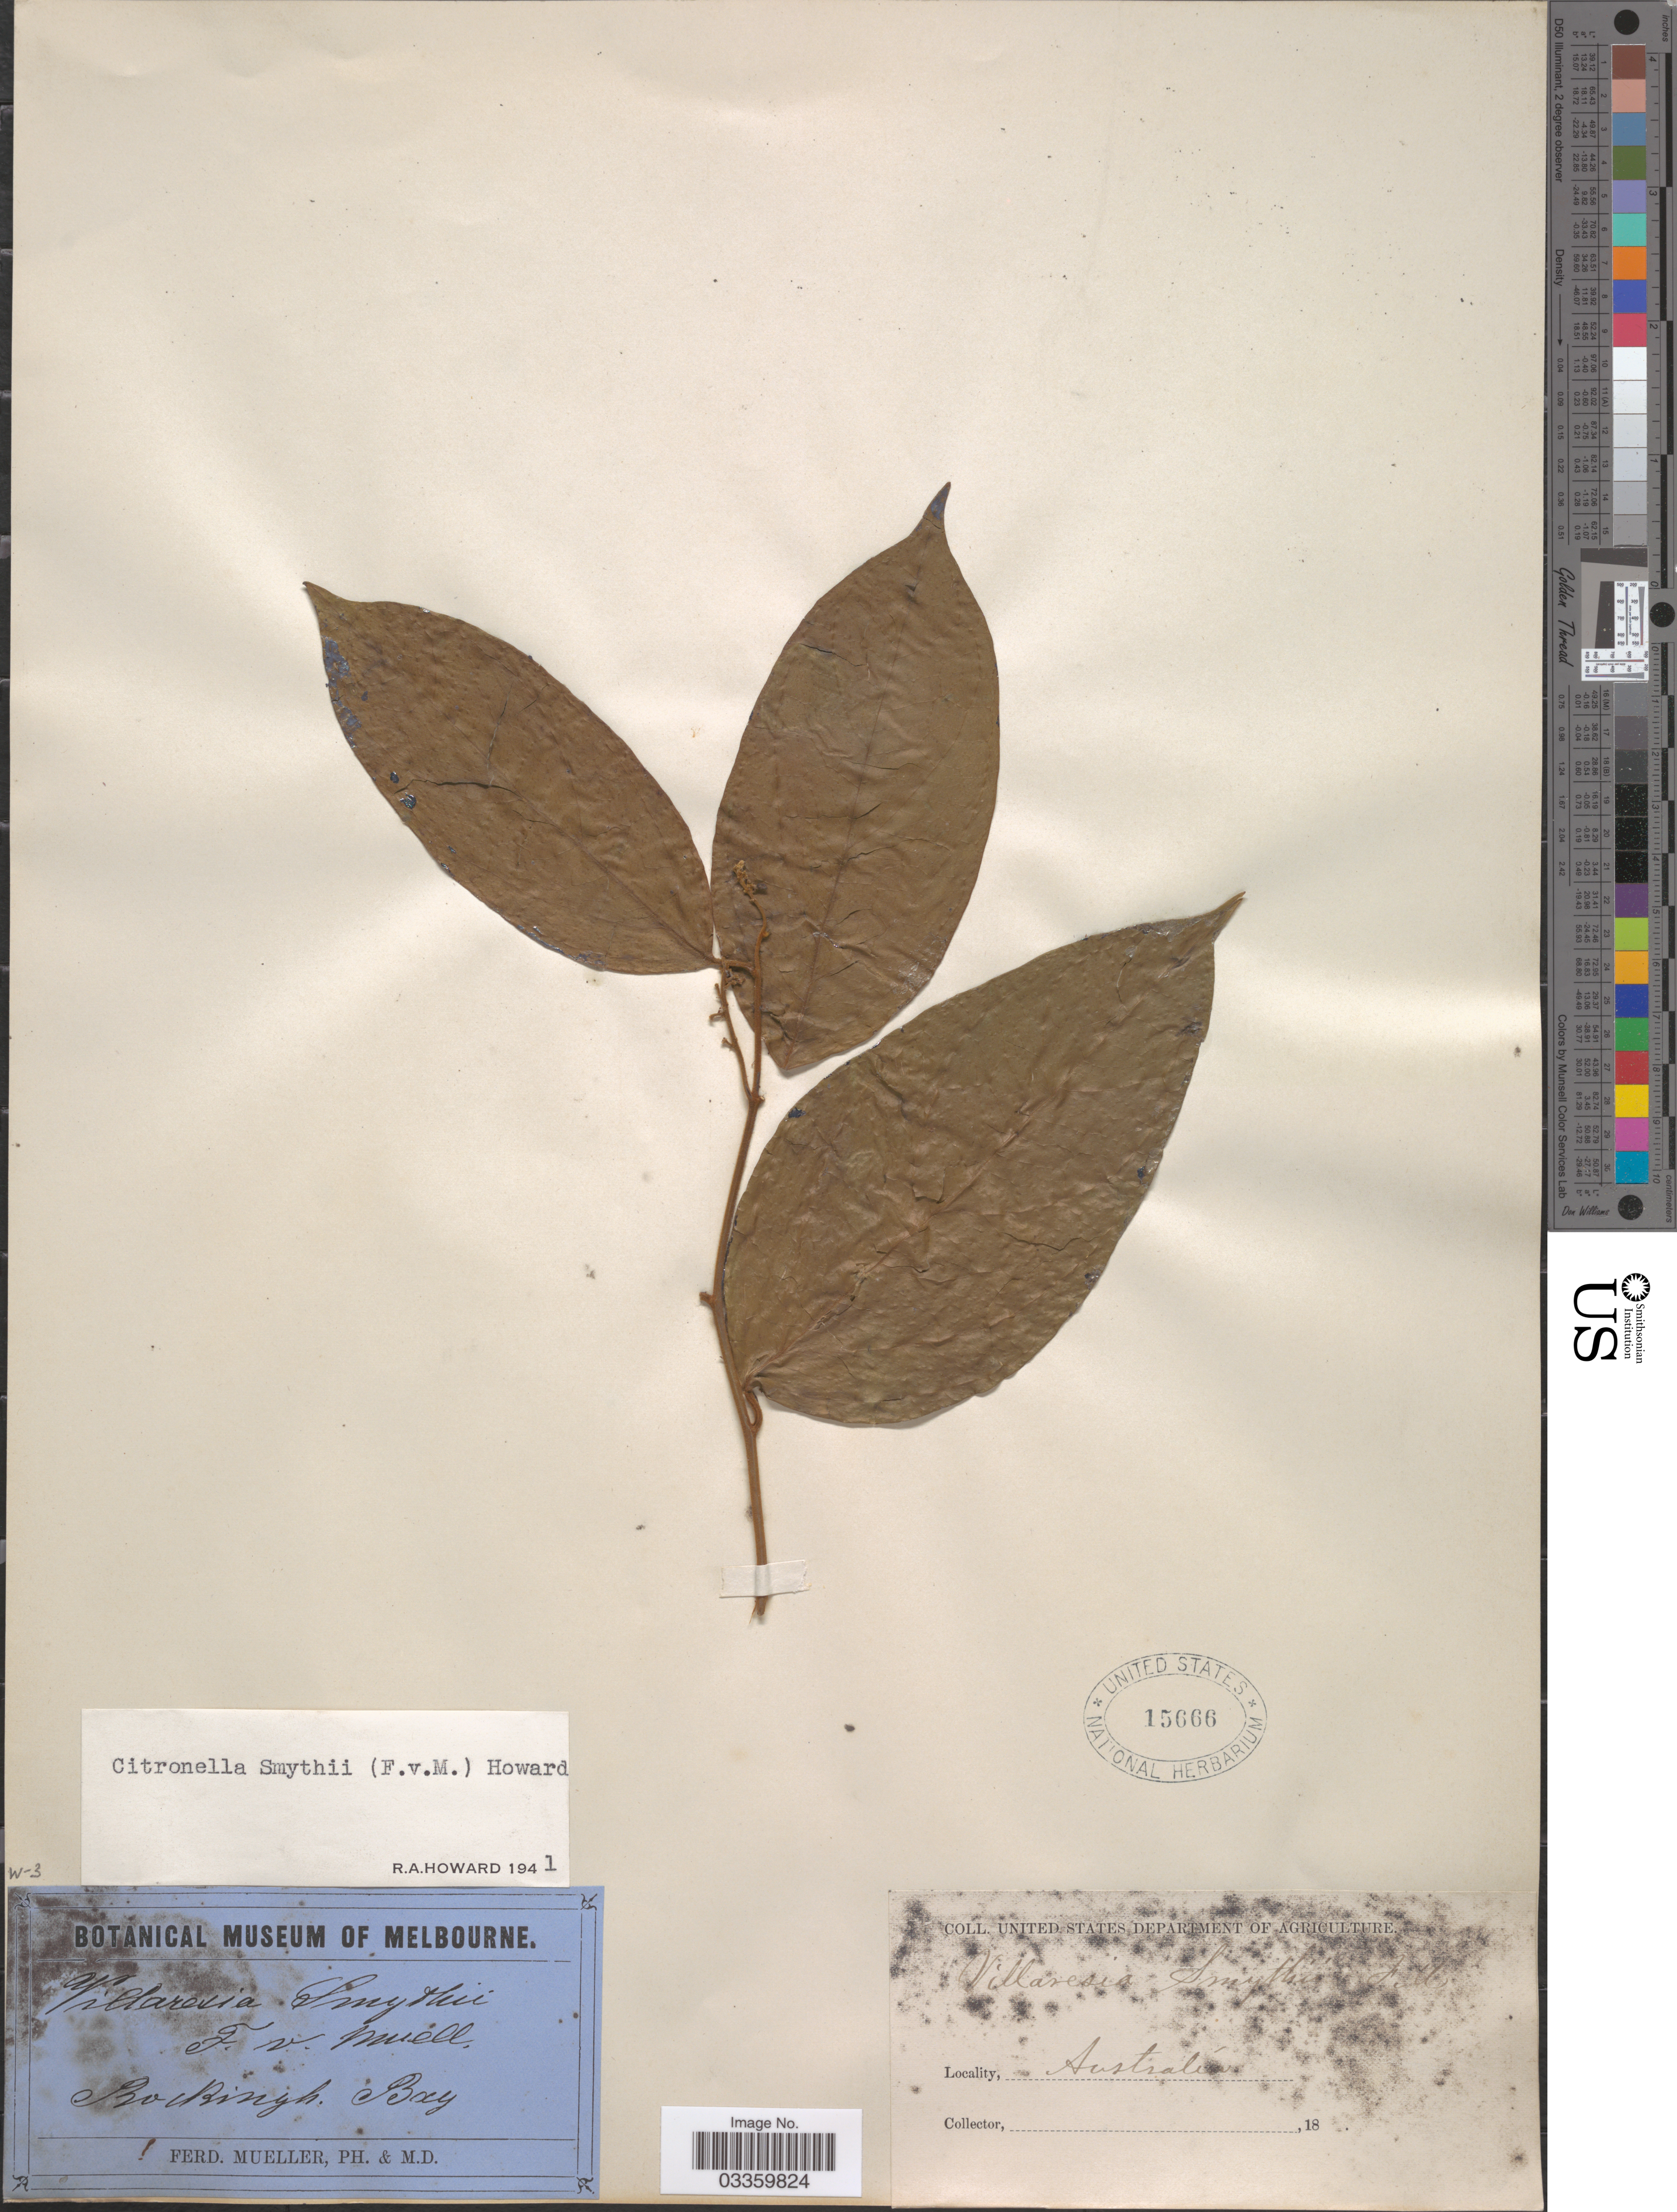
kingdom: Plantae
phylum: Tracheophyta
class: Magnoliopsida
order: Cardiopteridales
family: Cardiopteridaceae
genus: Citronella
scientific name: Citronella smythii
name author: (F. Muell.) R.A. Howard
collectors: F. Mueller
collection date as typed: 18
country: Australia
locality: Rockingh. Bay.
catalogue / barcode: US 15666